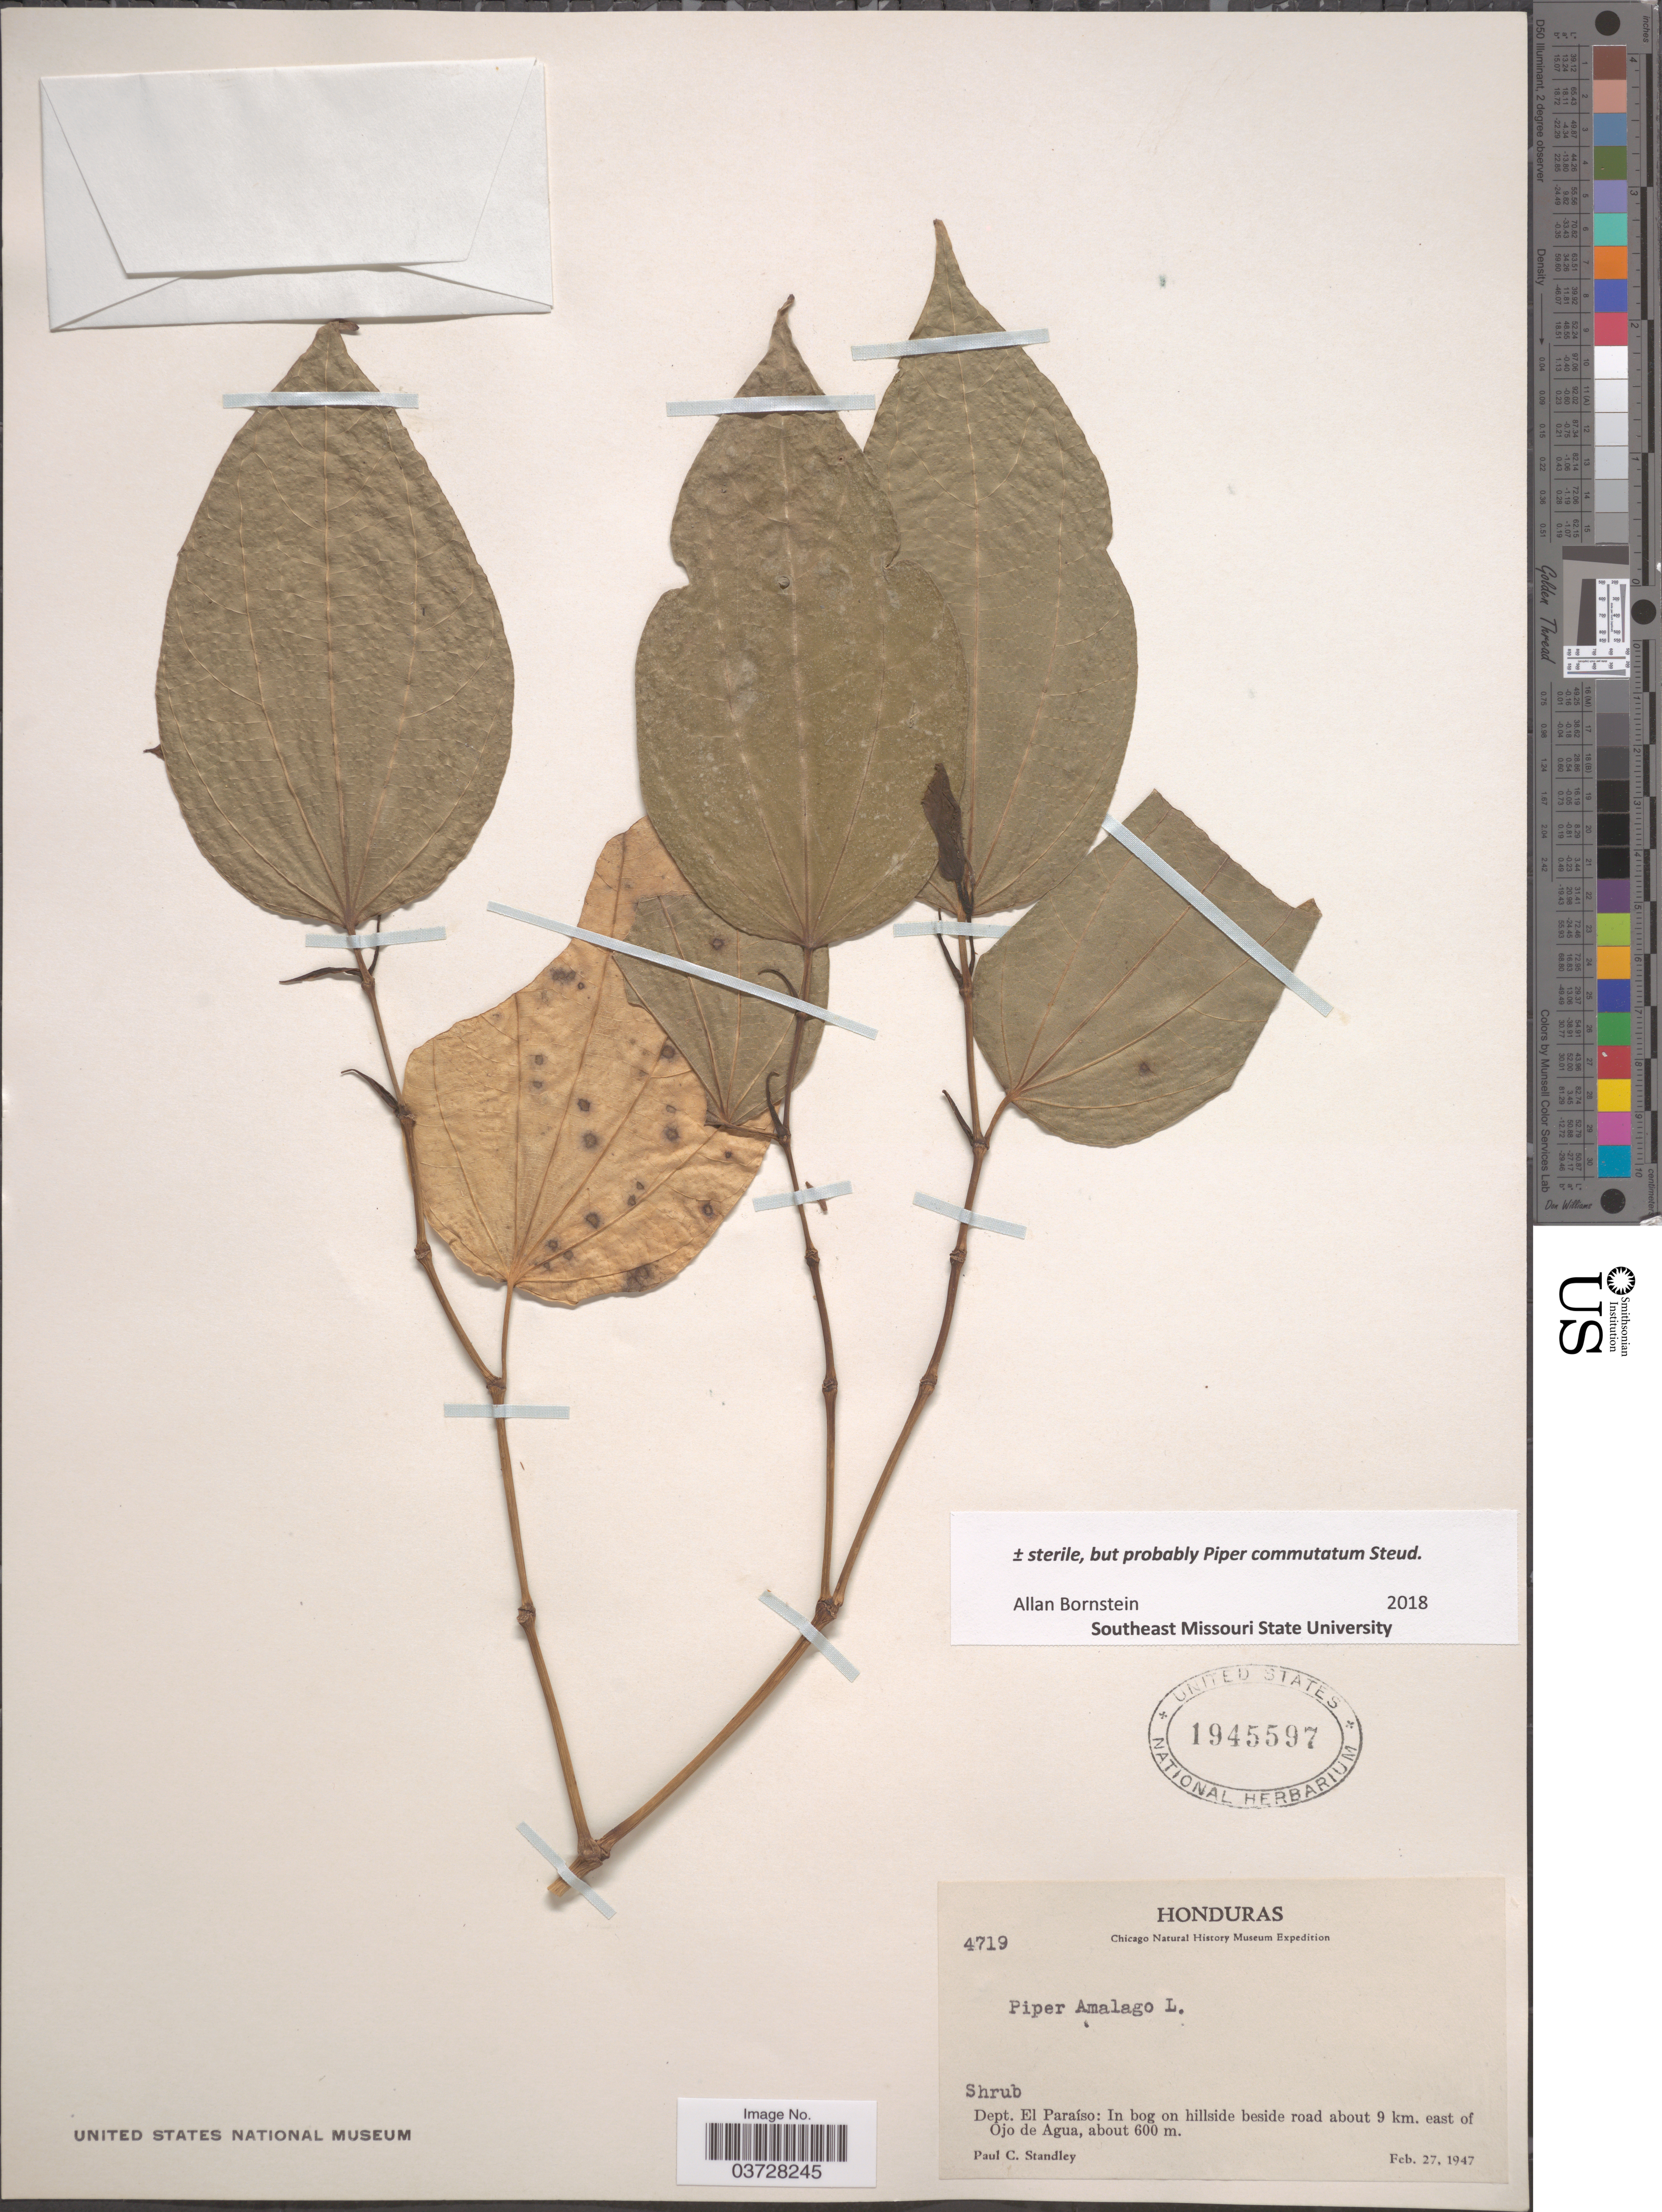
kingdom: Plantae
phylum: Tracheophyta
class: Magnoliopsida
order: Piperales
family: Piperaceae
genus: Piper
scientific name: Piper commutatum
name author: Steud.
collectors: P. C. Standley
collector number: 4719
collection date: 1947-02-27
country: Honduras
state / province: El Paraiso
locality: Dept. El Paraíso: In bog on hillside beside road about 9 km. east of Ojo de Agua.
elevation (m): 600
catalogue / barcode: US 1945597